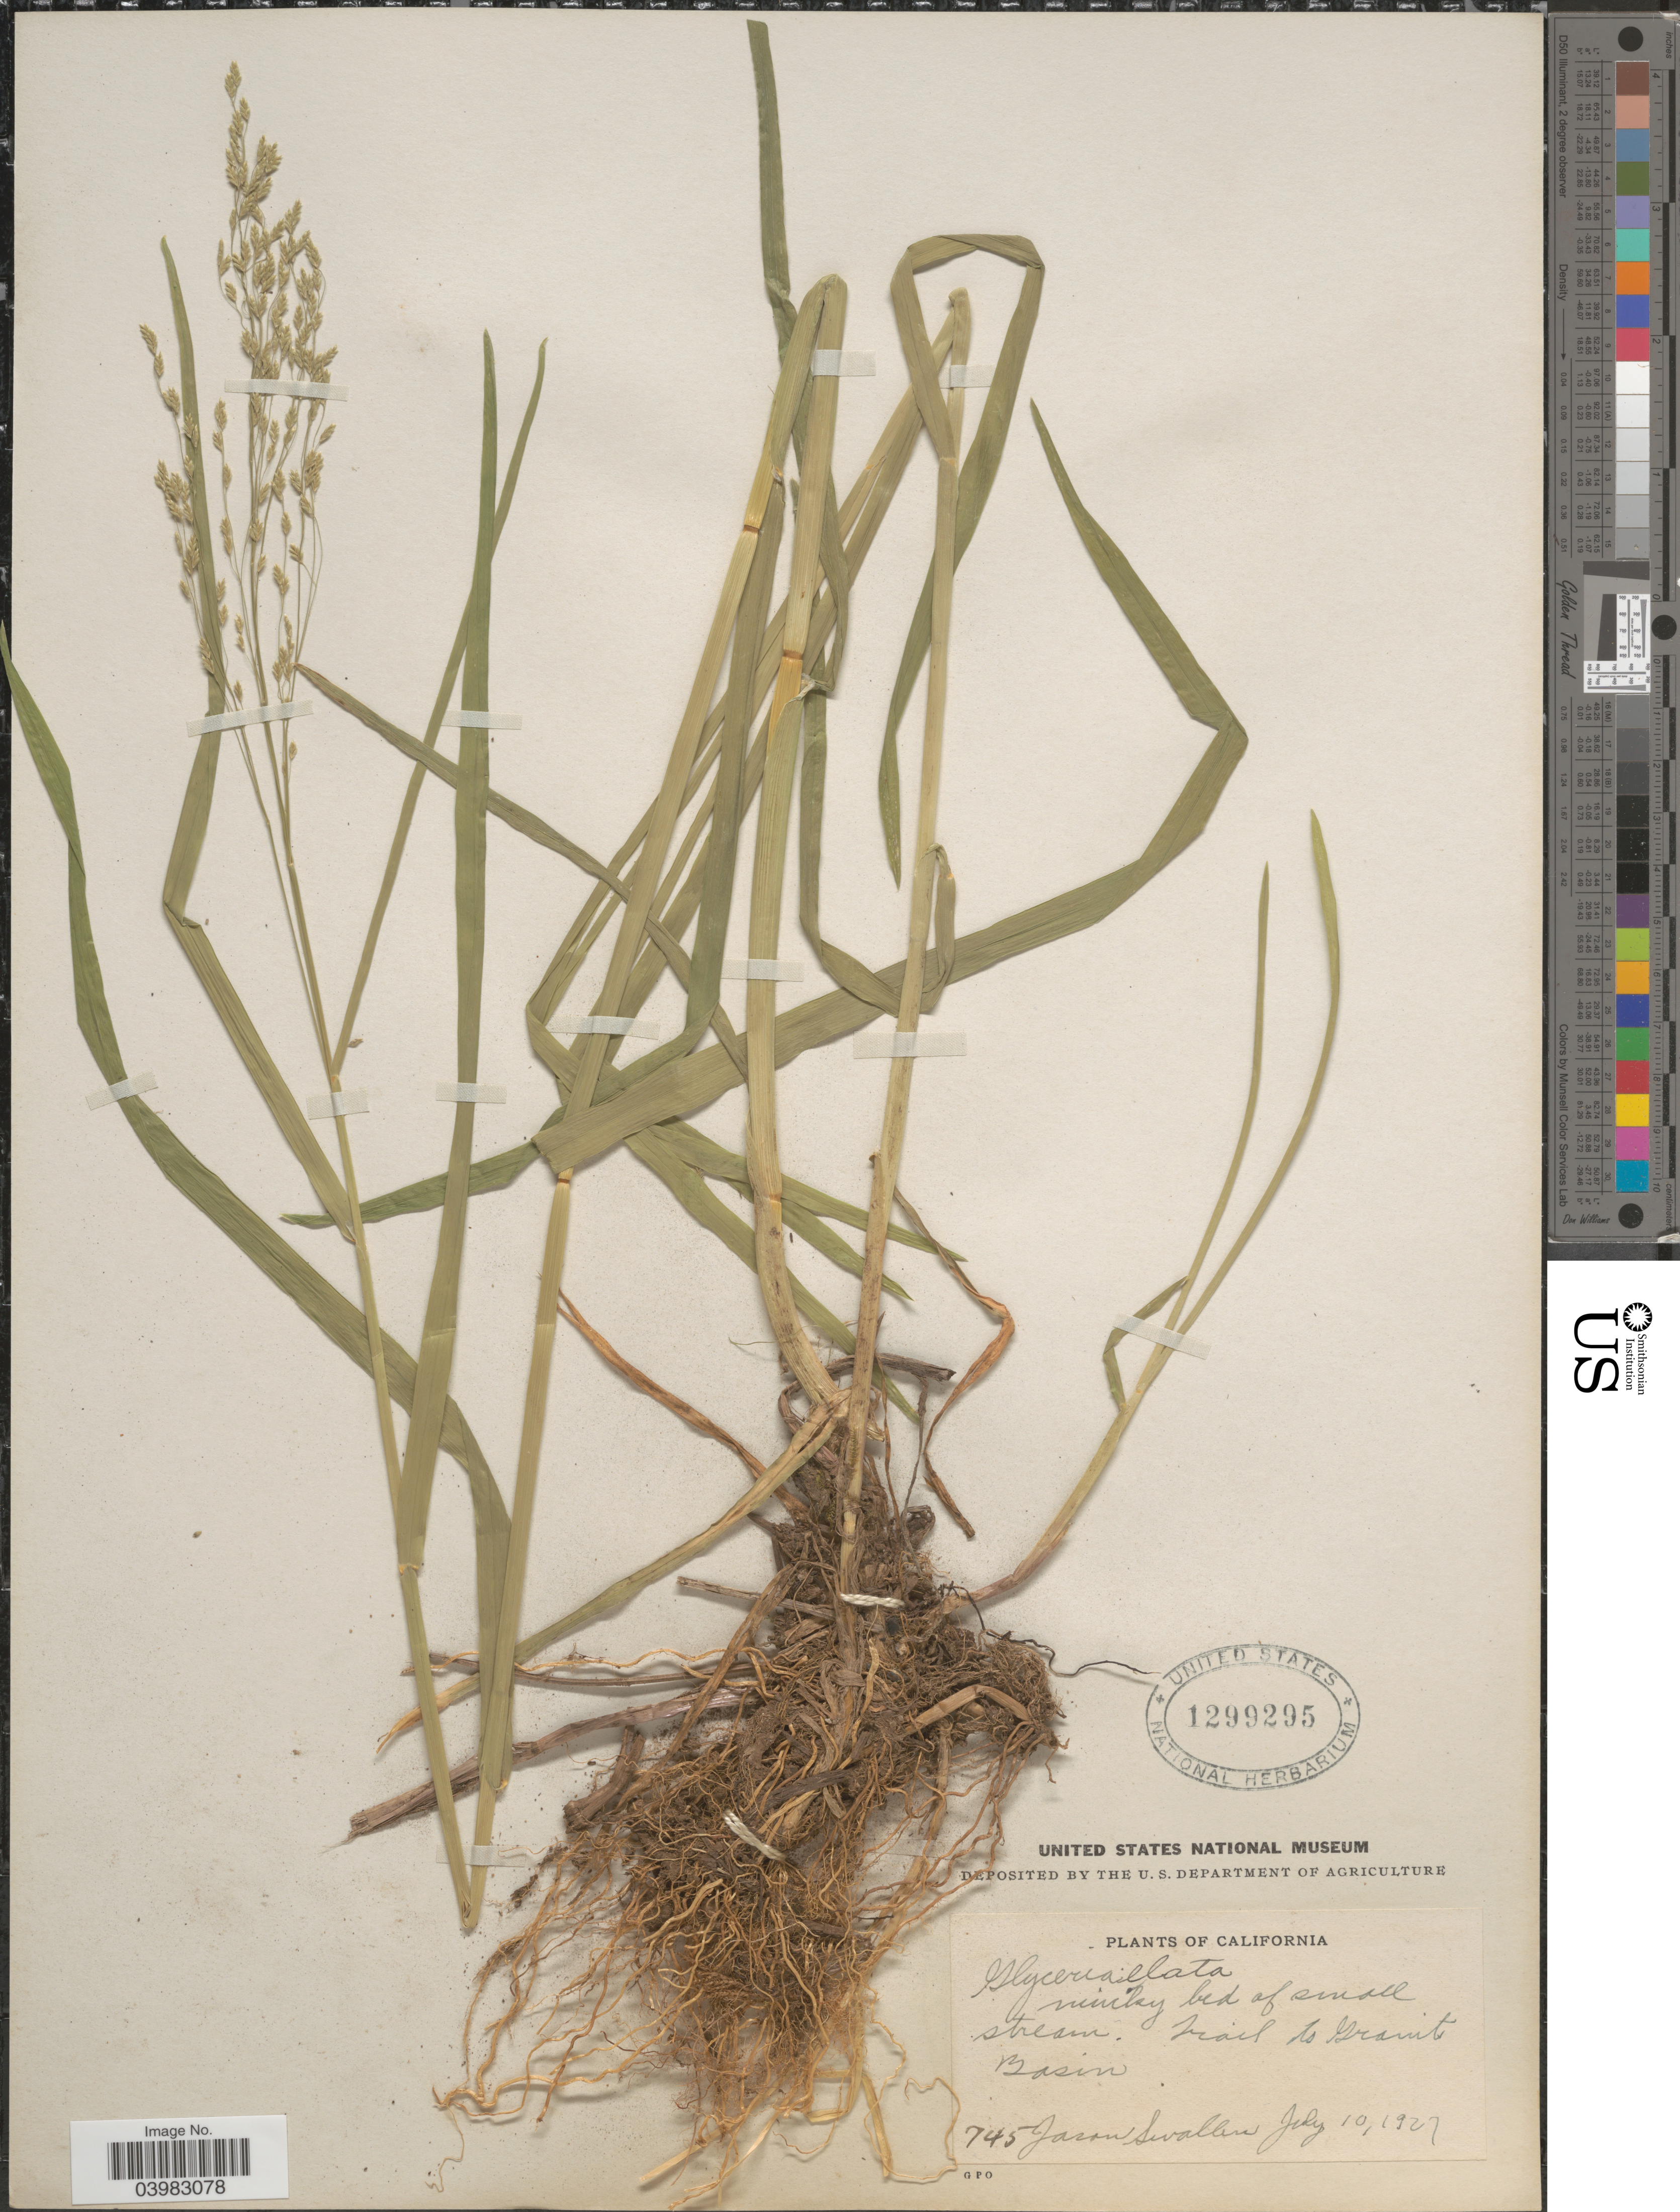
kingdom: Plantae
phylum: Tracheophyta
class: Liliopsida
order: Poales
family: Poaceae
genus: Glyceria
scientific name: Glyceria elata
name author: (Nash) M.E. Jones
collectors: J. R. Swallen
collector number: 745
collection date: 1927-07-10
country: United States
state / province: California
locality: Trail to Granite Basin.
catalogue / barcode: US 1299295